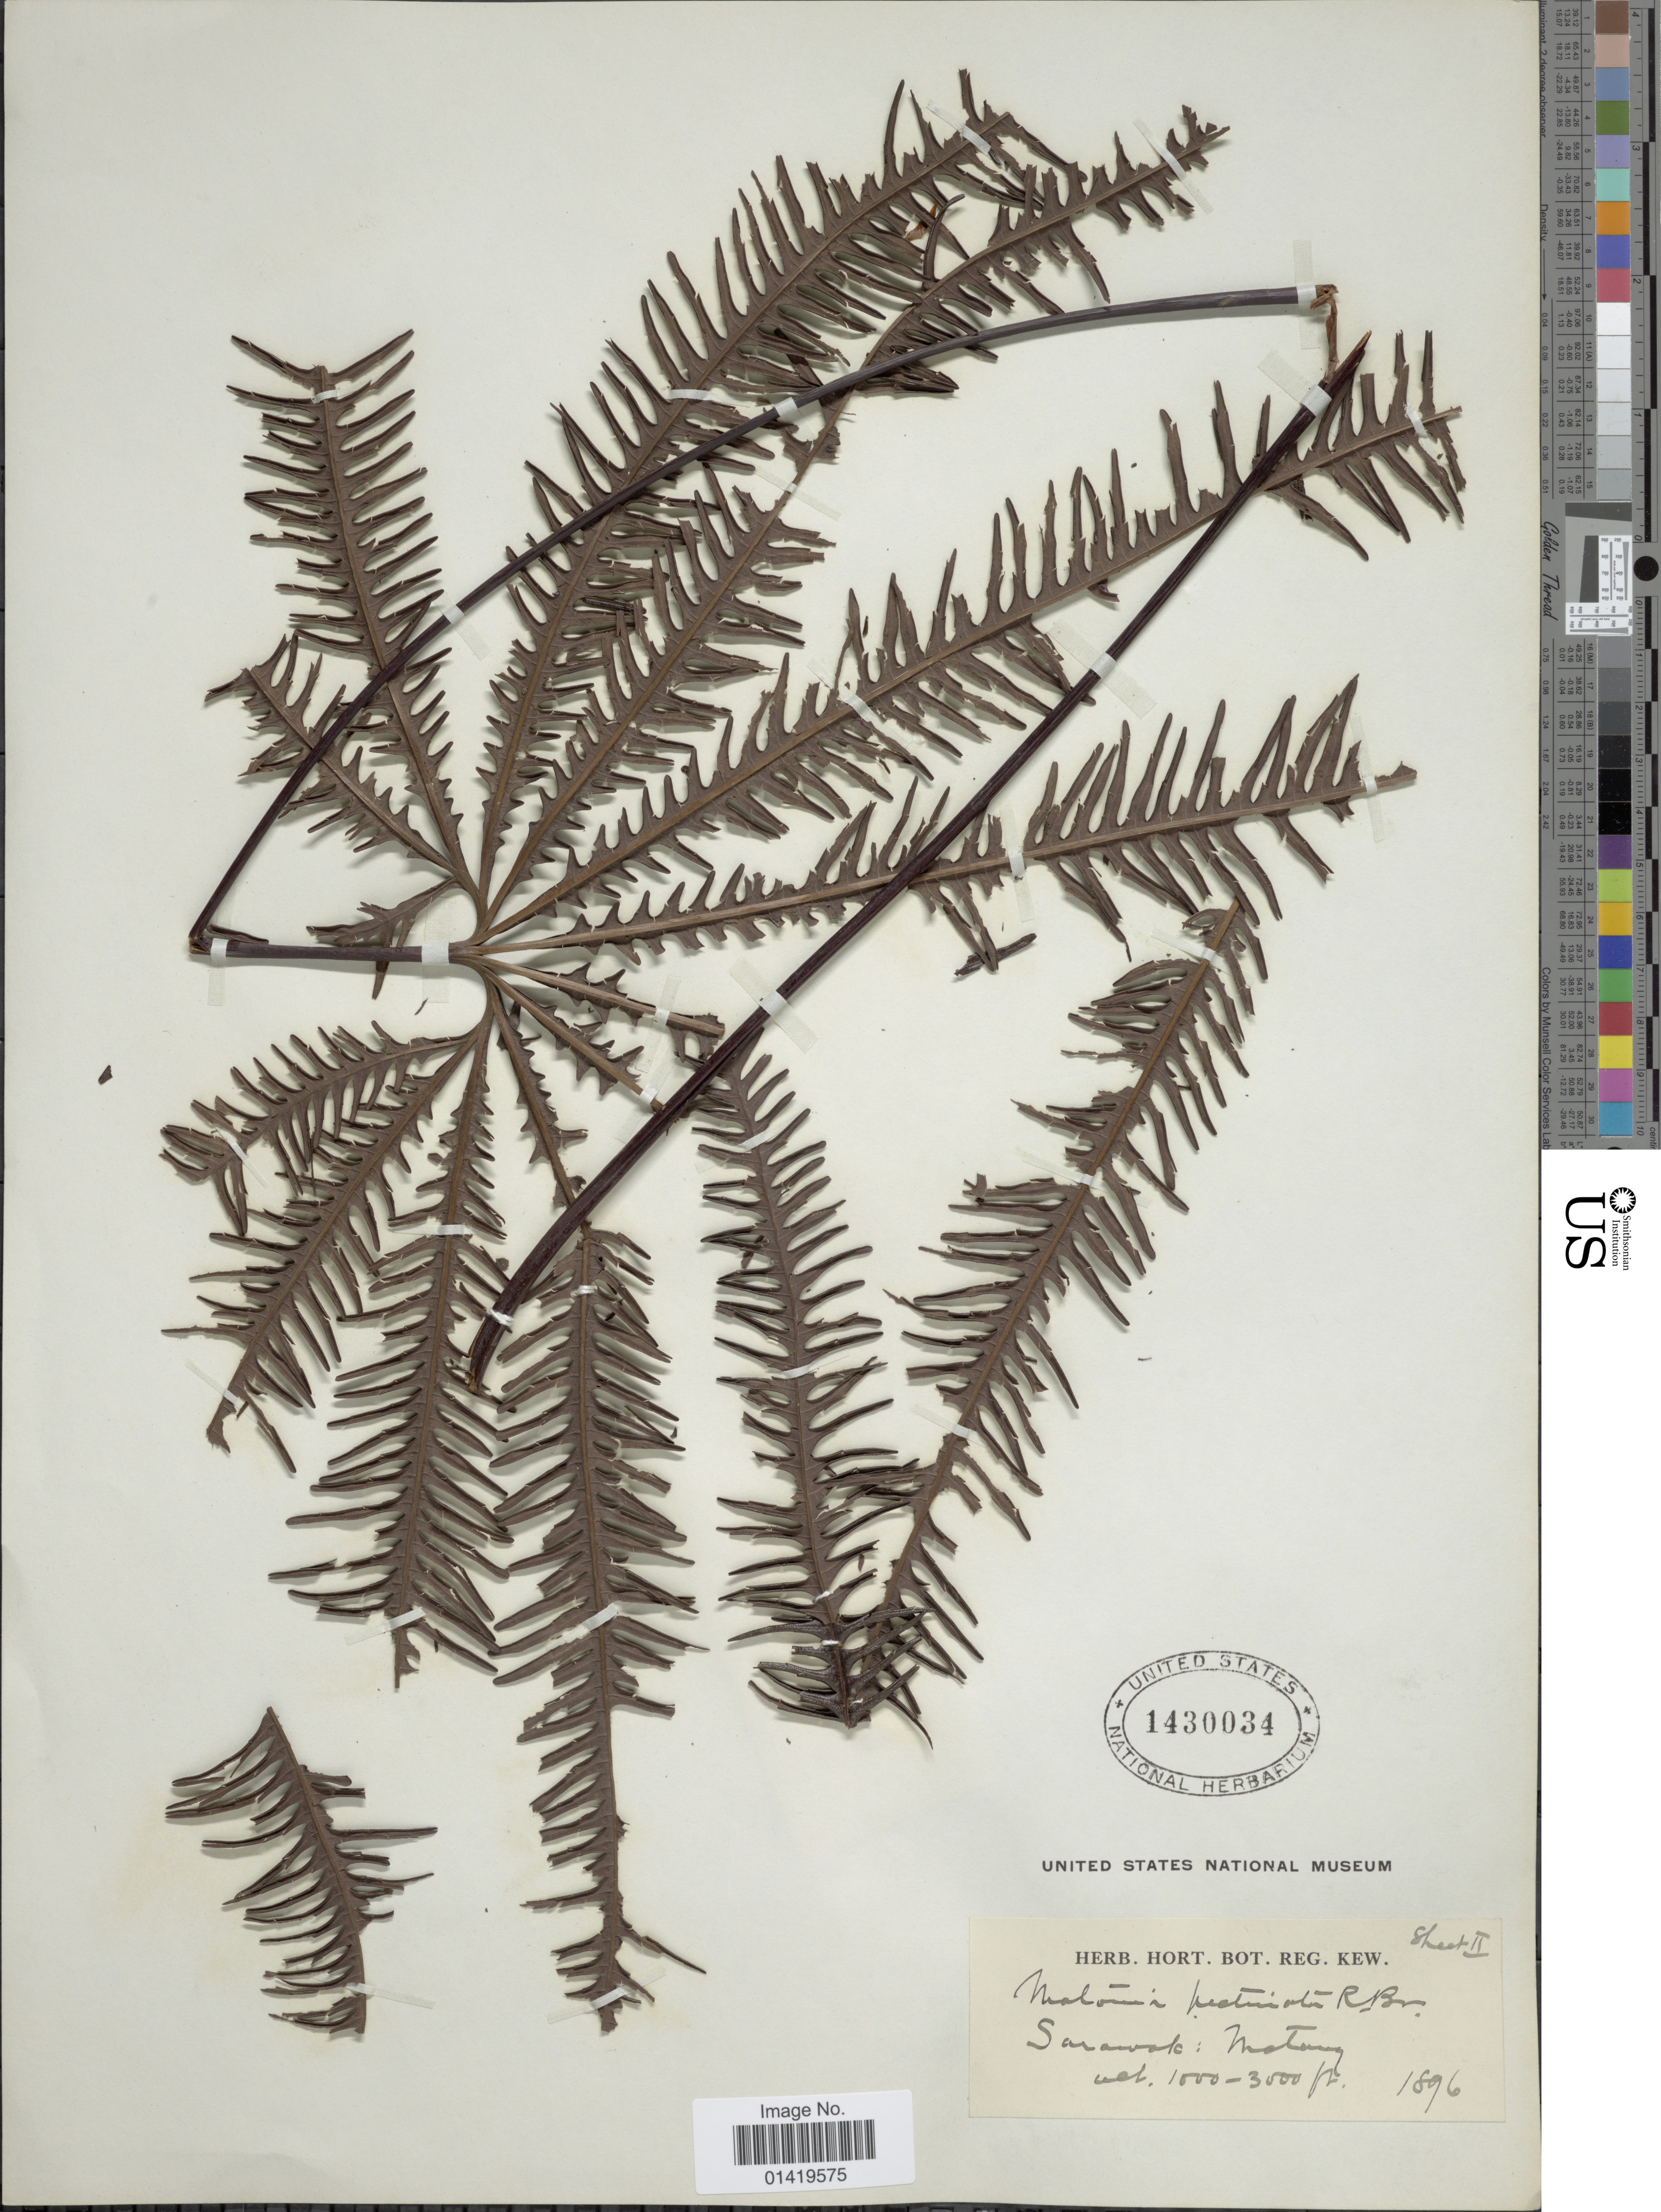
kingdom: Plantae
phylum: Tracheophyta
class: Polypodiopsida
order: Gleicheniales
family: Matoniaceae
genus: Matonia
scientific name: Matonia pectinata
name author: R. Br.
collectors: ex herb. Hort. Reg. Kew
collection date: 1896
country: Malaysia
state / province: Sarawak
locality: Sarawak: Matong [interpreted]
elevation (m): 305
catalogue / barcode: US 1430034